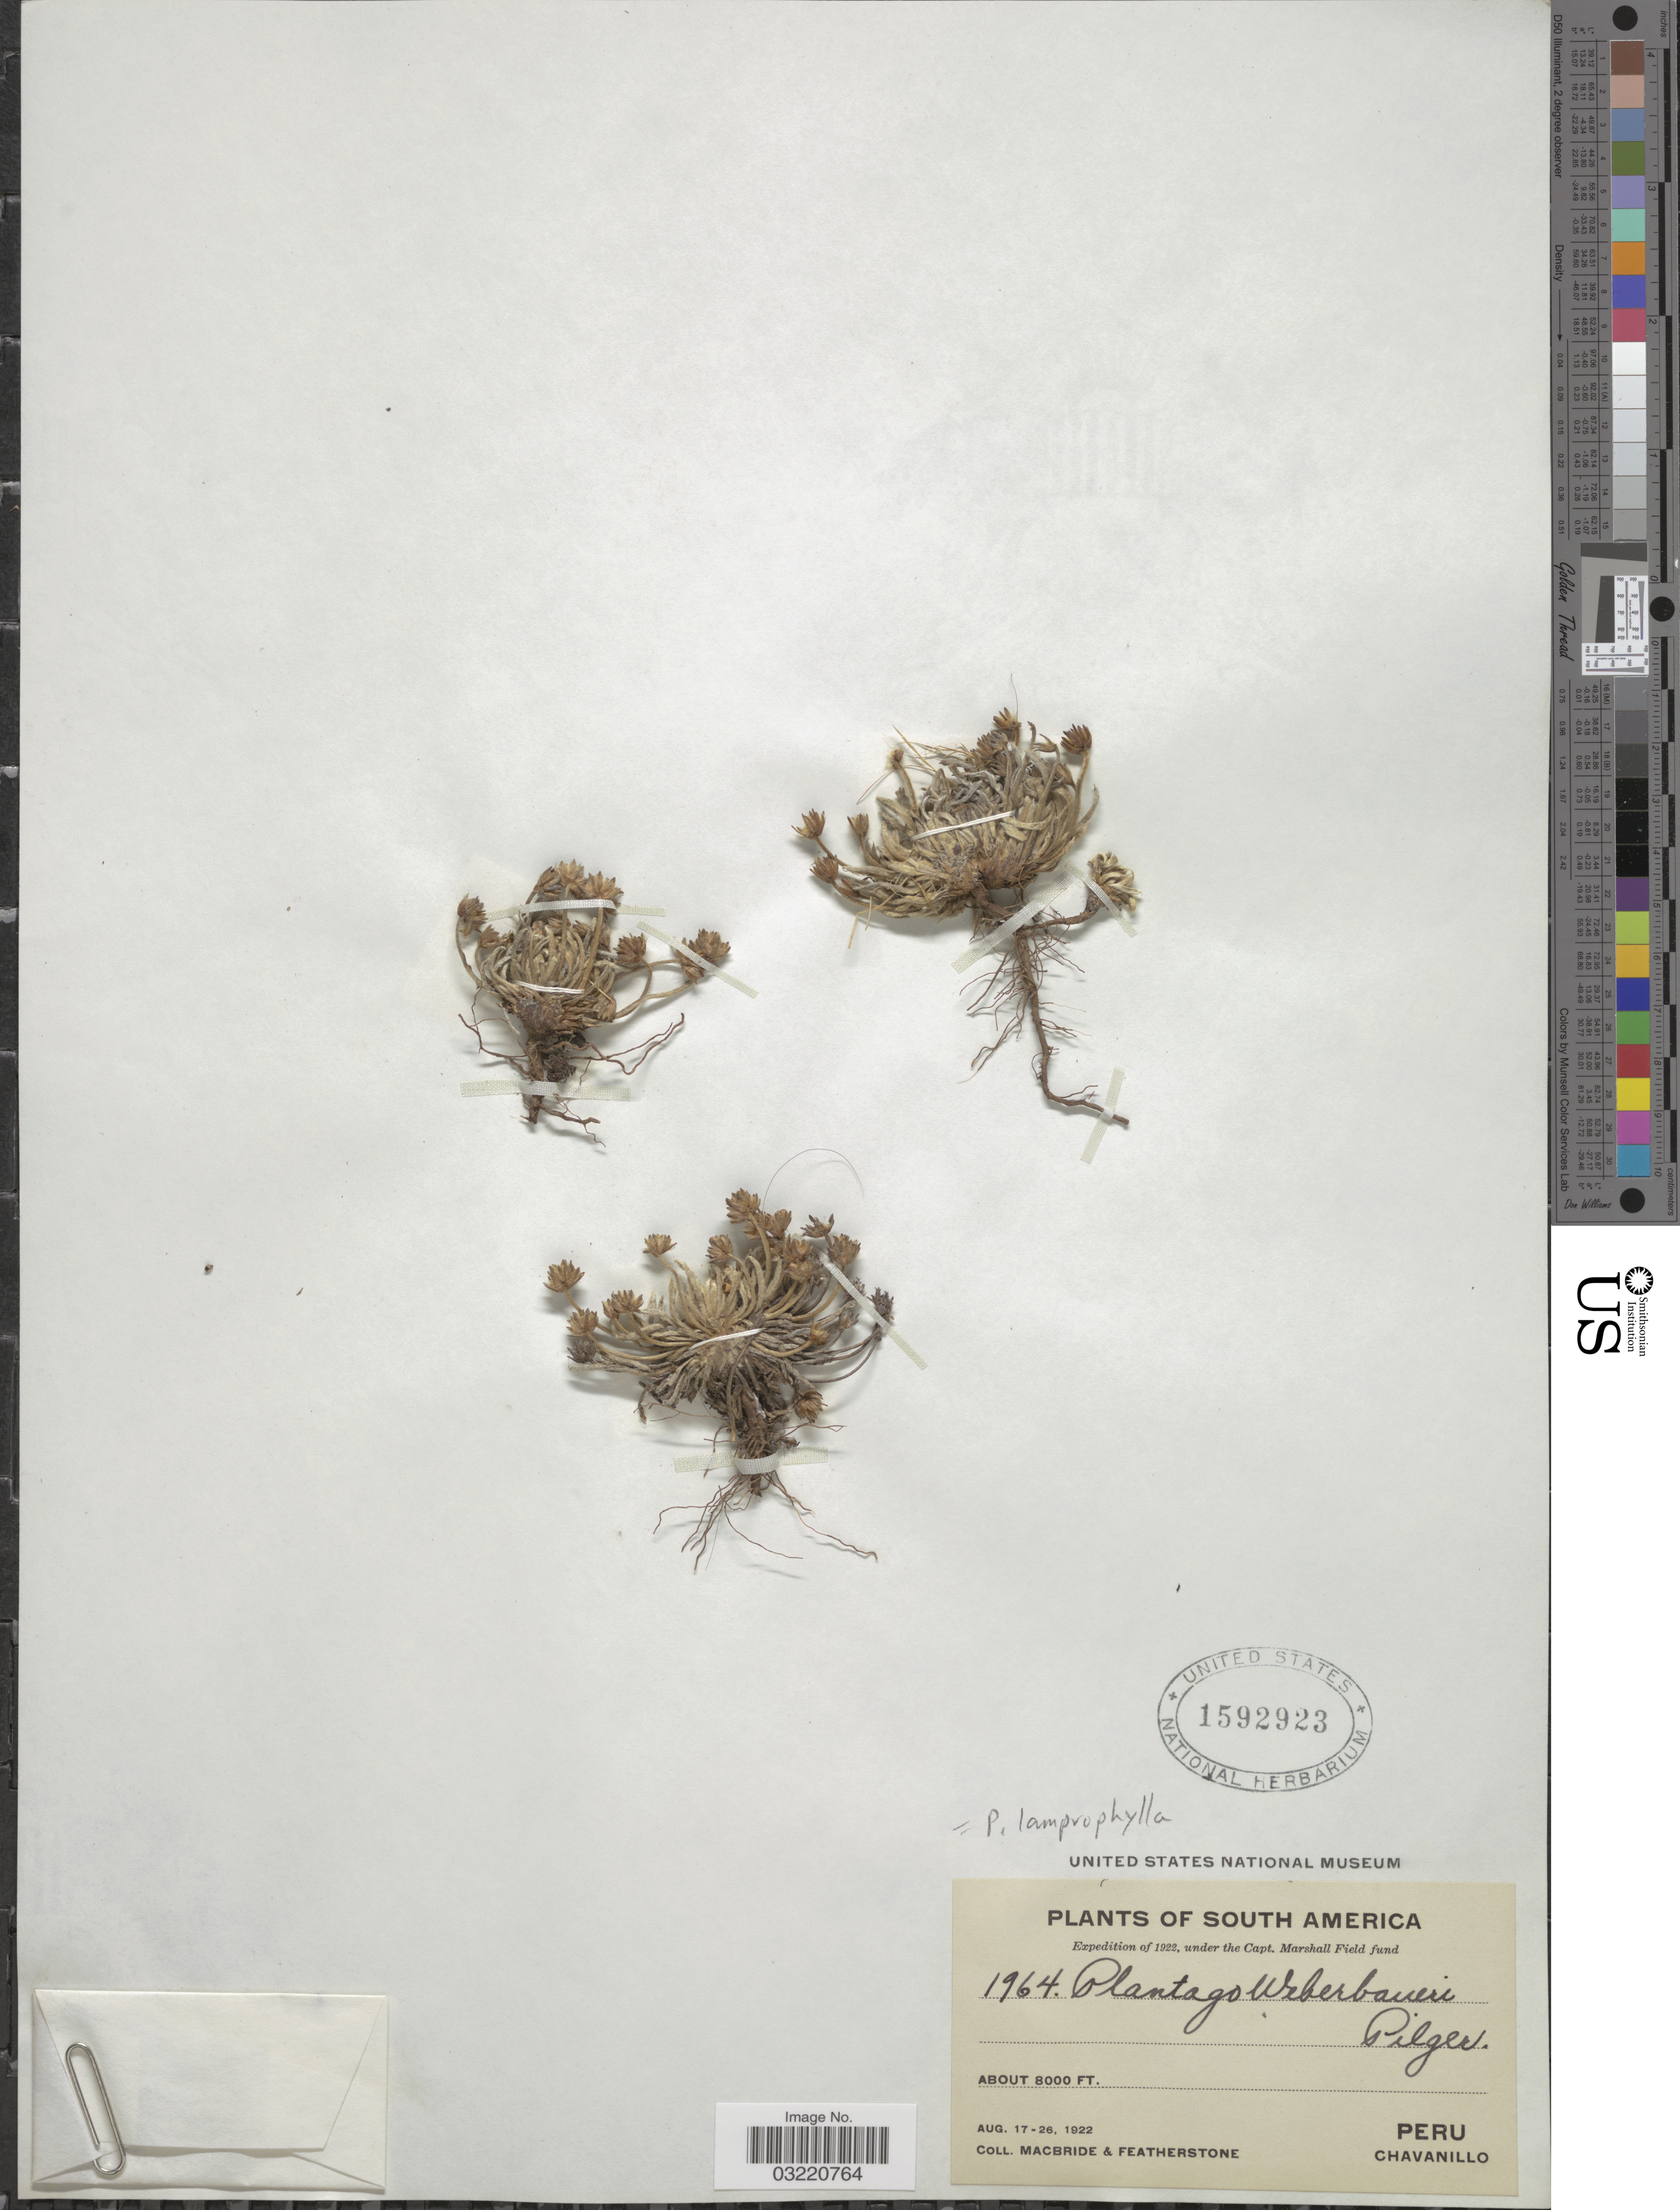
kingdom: Plantae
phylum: Tracheophyta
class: Magnoliopsida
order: Lamiales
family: Plantaginaceae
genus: Plantago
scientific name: Plantago lamprophylla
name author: Pilg.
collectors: Macbride, -- & -. Featherstone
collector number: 1964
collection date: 1922-08-17/1922-08-26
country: Peru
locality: Chavanillo.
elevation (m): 2438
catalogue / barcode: US 1592923